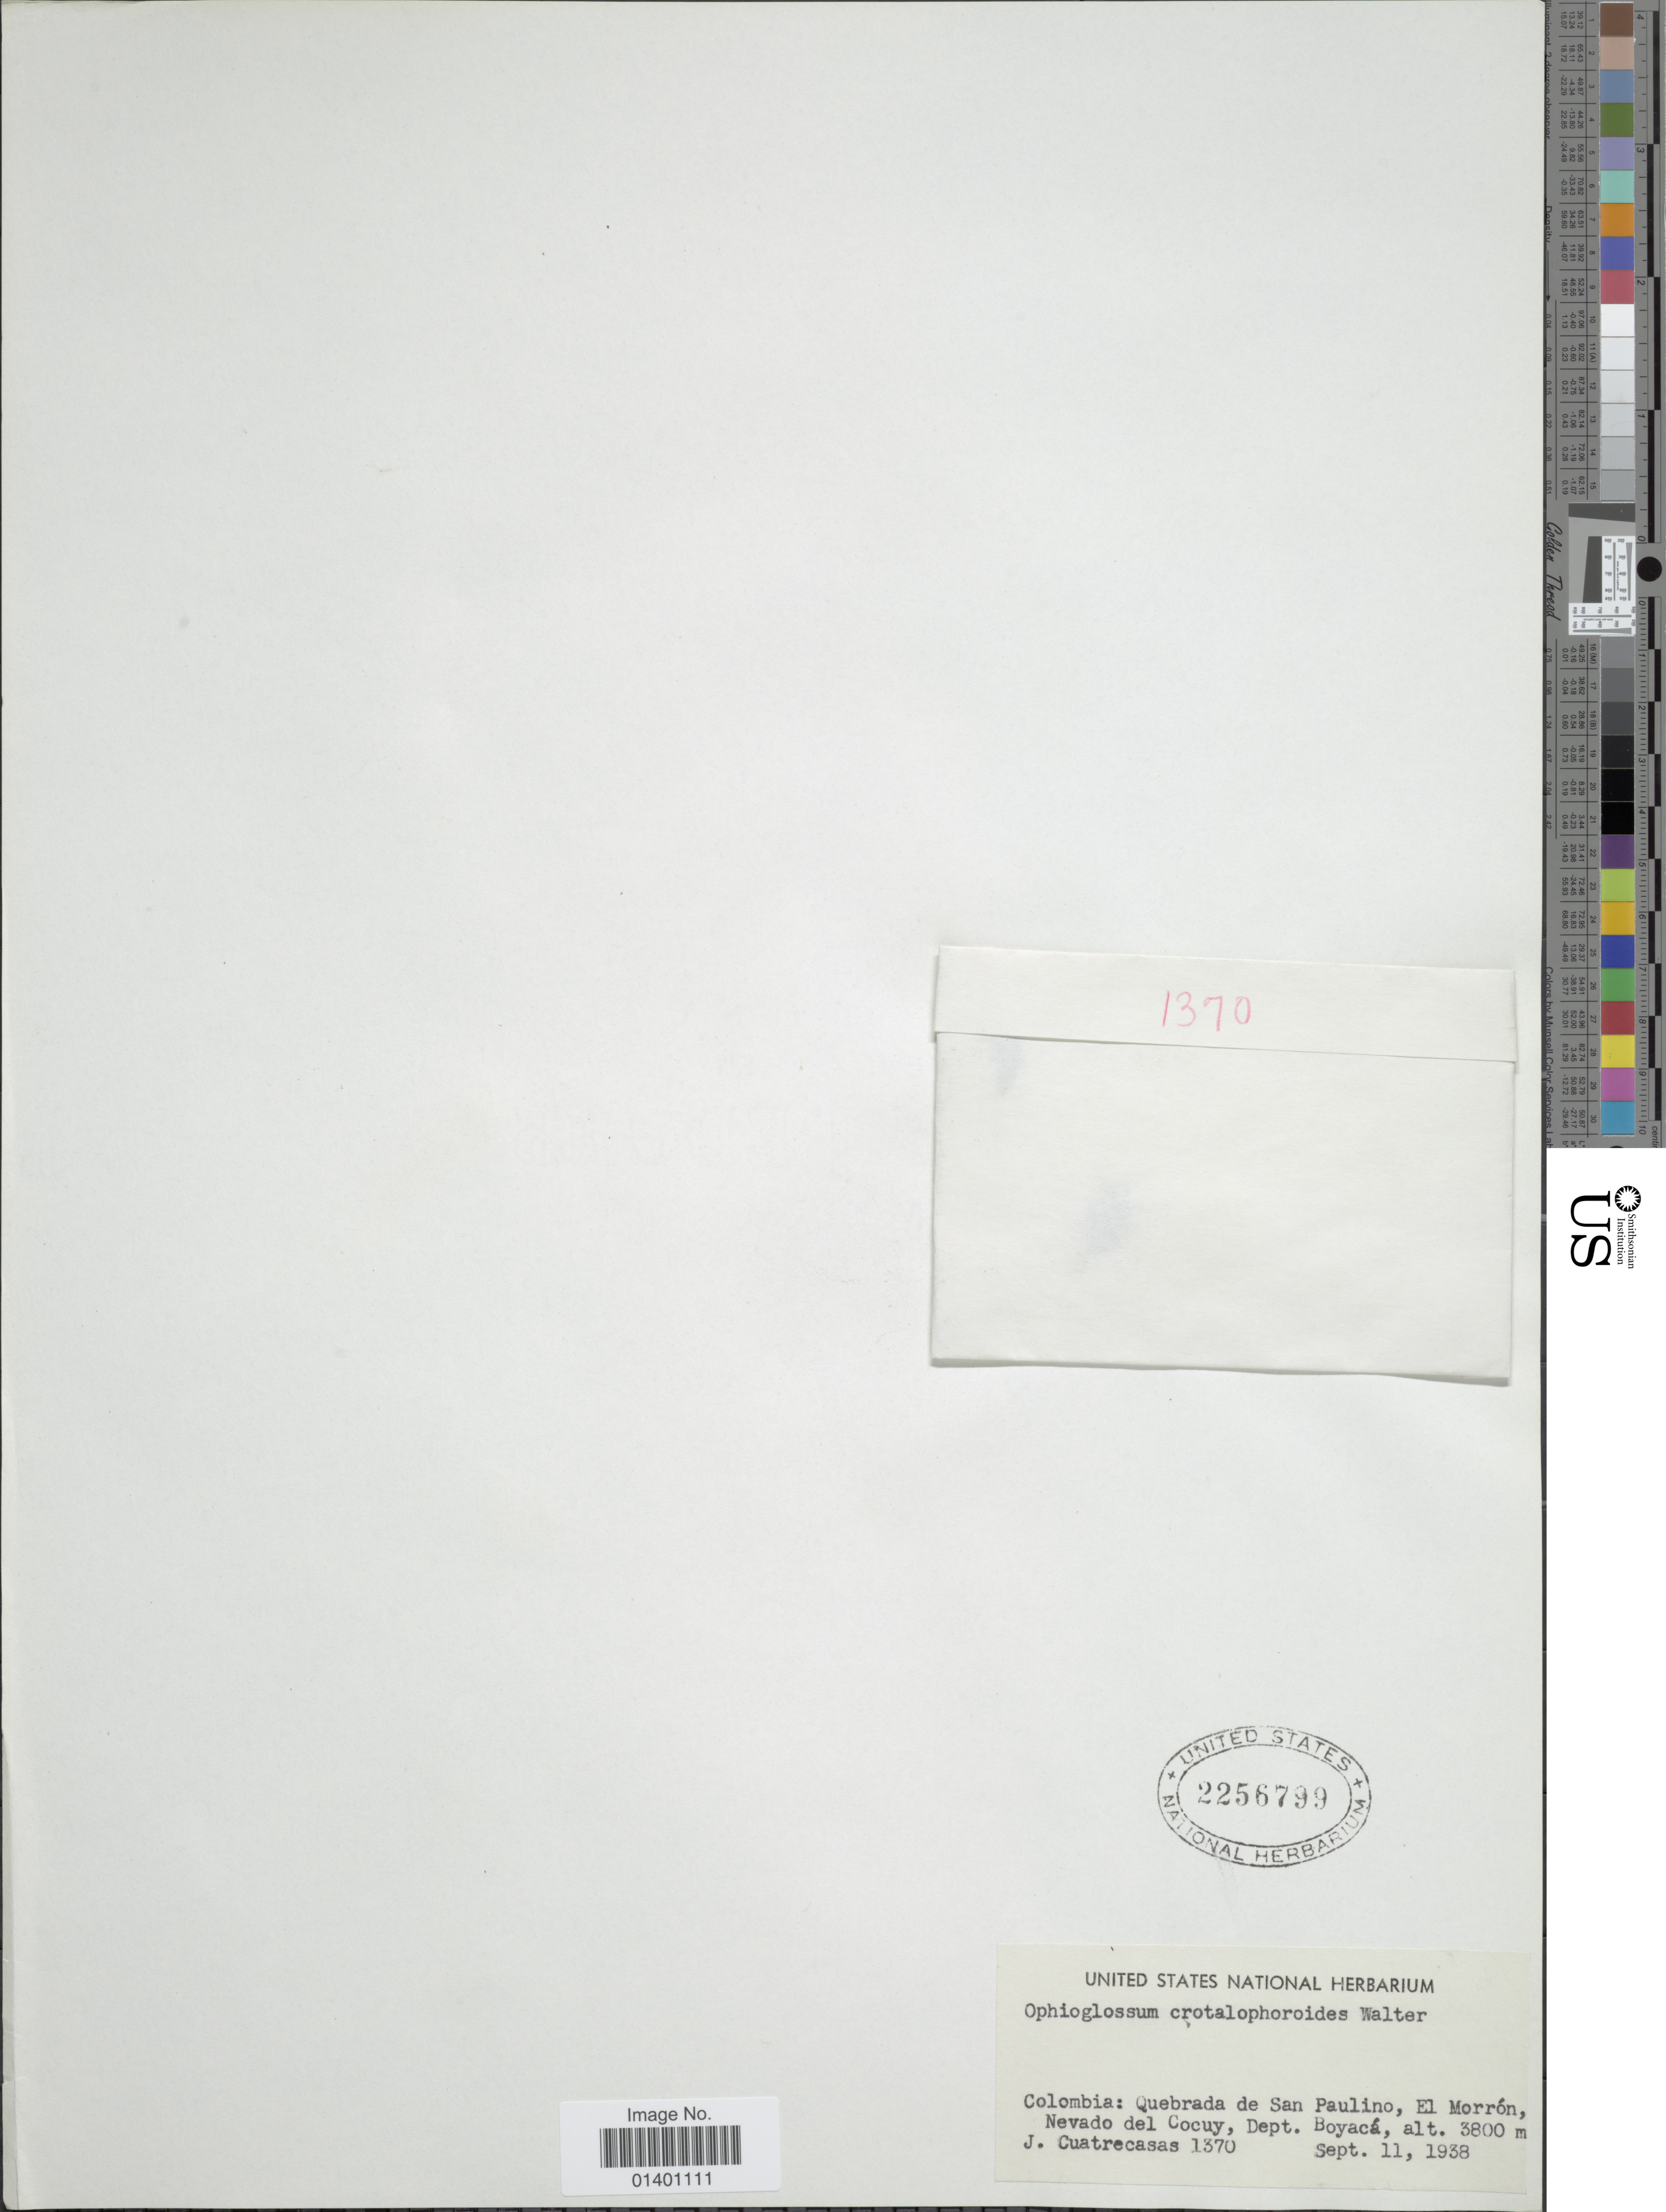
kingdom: Plantae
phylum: Tracheophyta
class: Polypodiopsida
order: Ophioglossales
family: Ophioglossaceae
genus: Ophioglossum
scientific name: Ophioglossum crotalophoroides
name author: Walter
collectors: J. Cuatrecasas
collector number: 1370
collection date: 1938-09-11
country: Colombia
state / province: Boyacá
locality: Quebrada de San Paulino, El Morrón, Nevado del Cocuy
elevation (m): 3800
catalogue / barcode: US 2256799